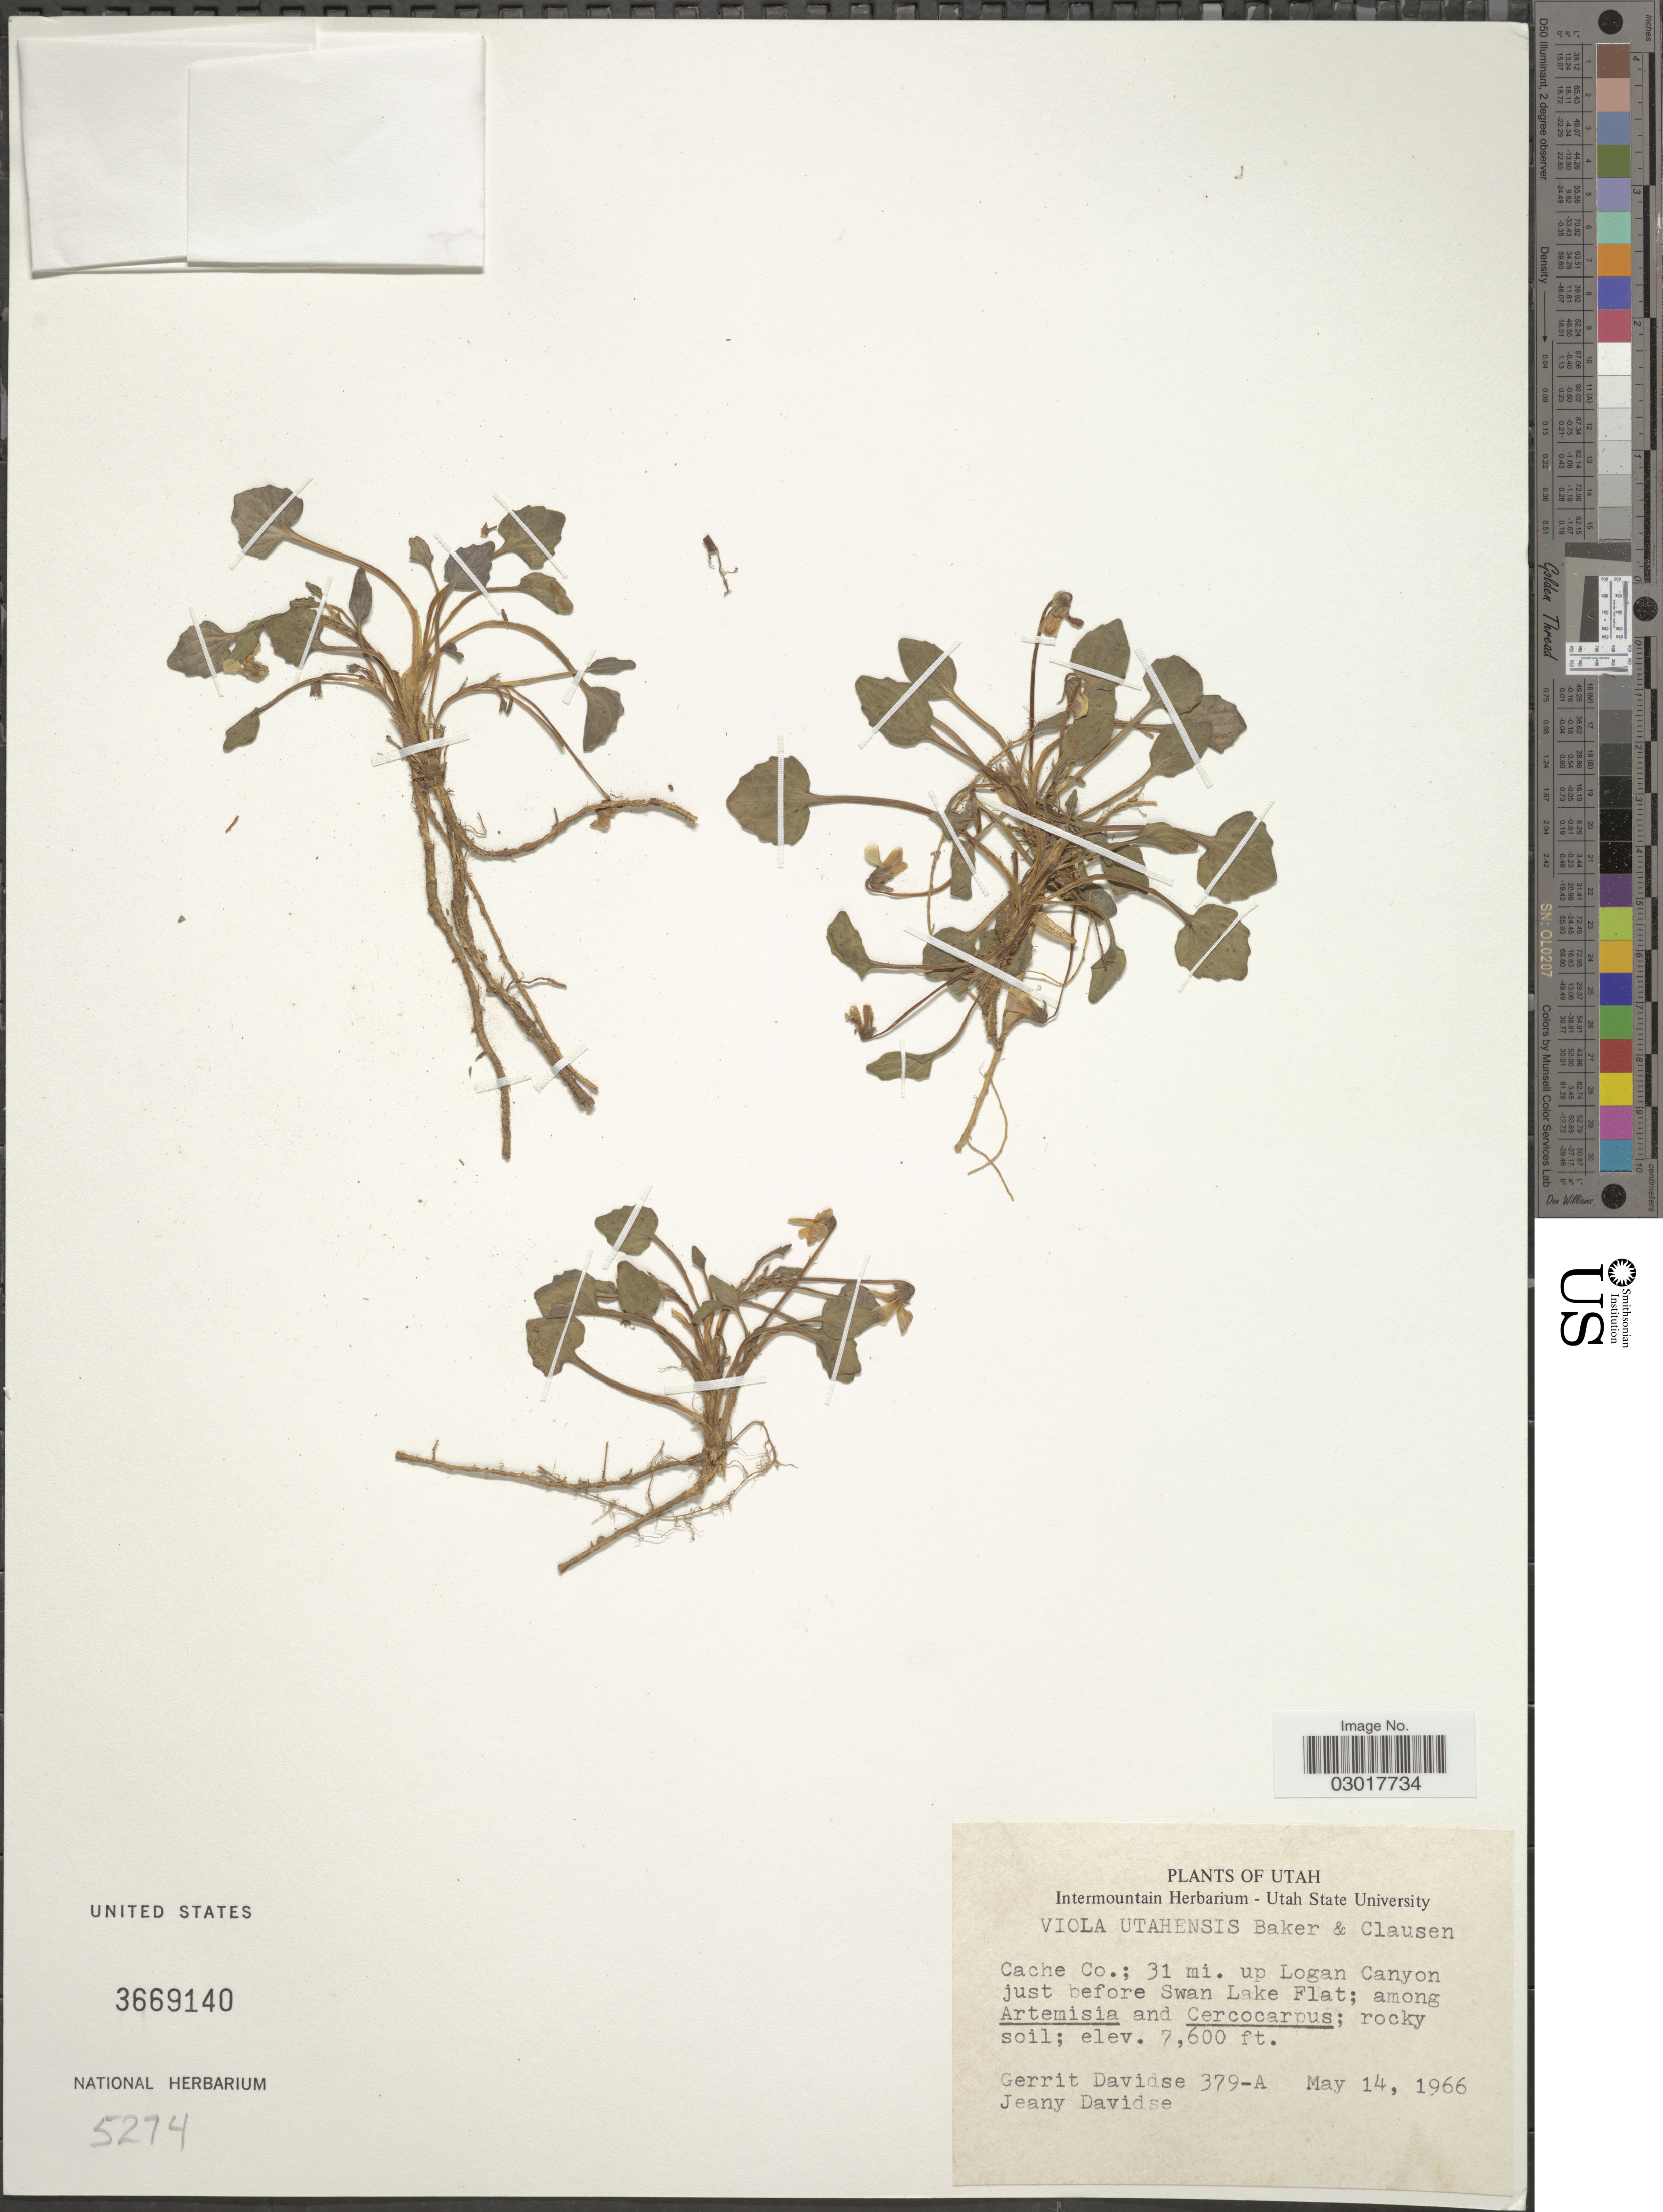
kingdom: Plantae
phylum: Tracheophyta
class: Magnoliopsida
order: Malpighiales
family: Violaceae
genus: Viola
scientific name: Viola utahensis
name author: M.S. Baker & J.C. Clausen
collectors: G. Davidse & J. Davidse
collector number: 379-A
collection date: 1966-05-14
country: United States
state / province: Utah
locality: Cache Co.; 31 mi. up Logan Canyon just before Swan Lake Flat.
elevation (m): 2316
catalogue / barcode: US 3669140